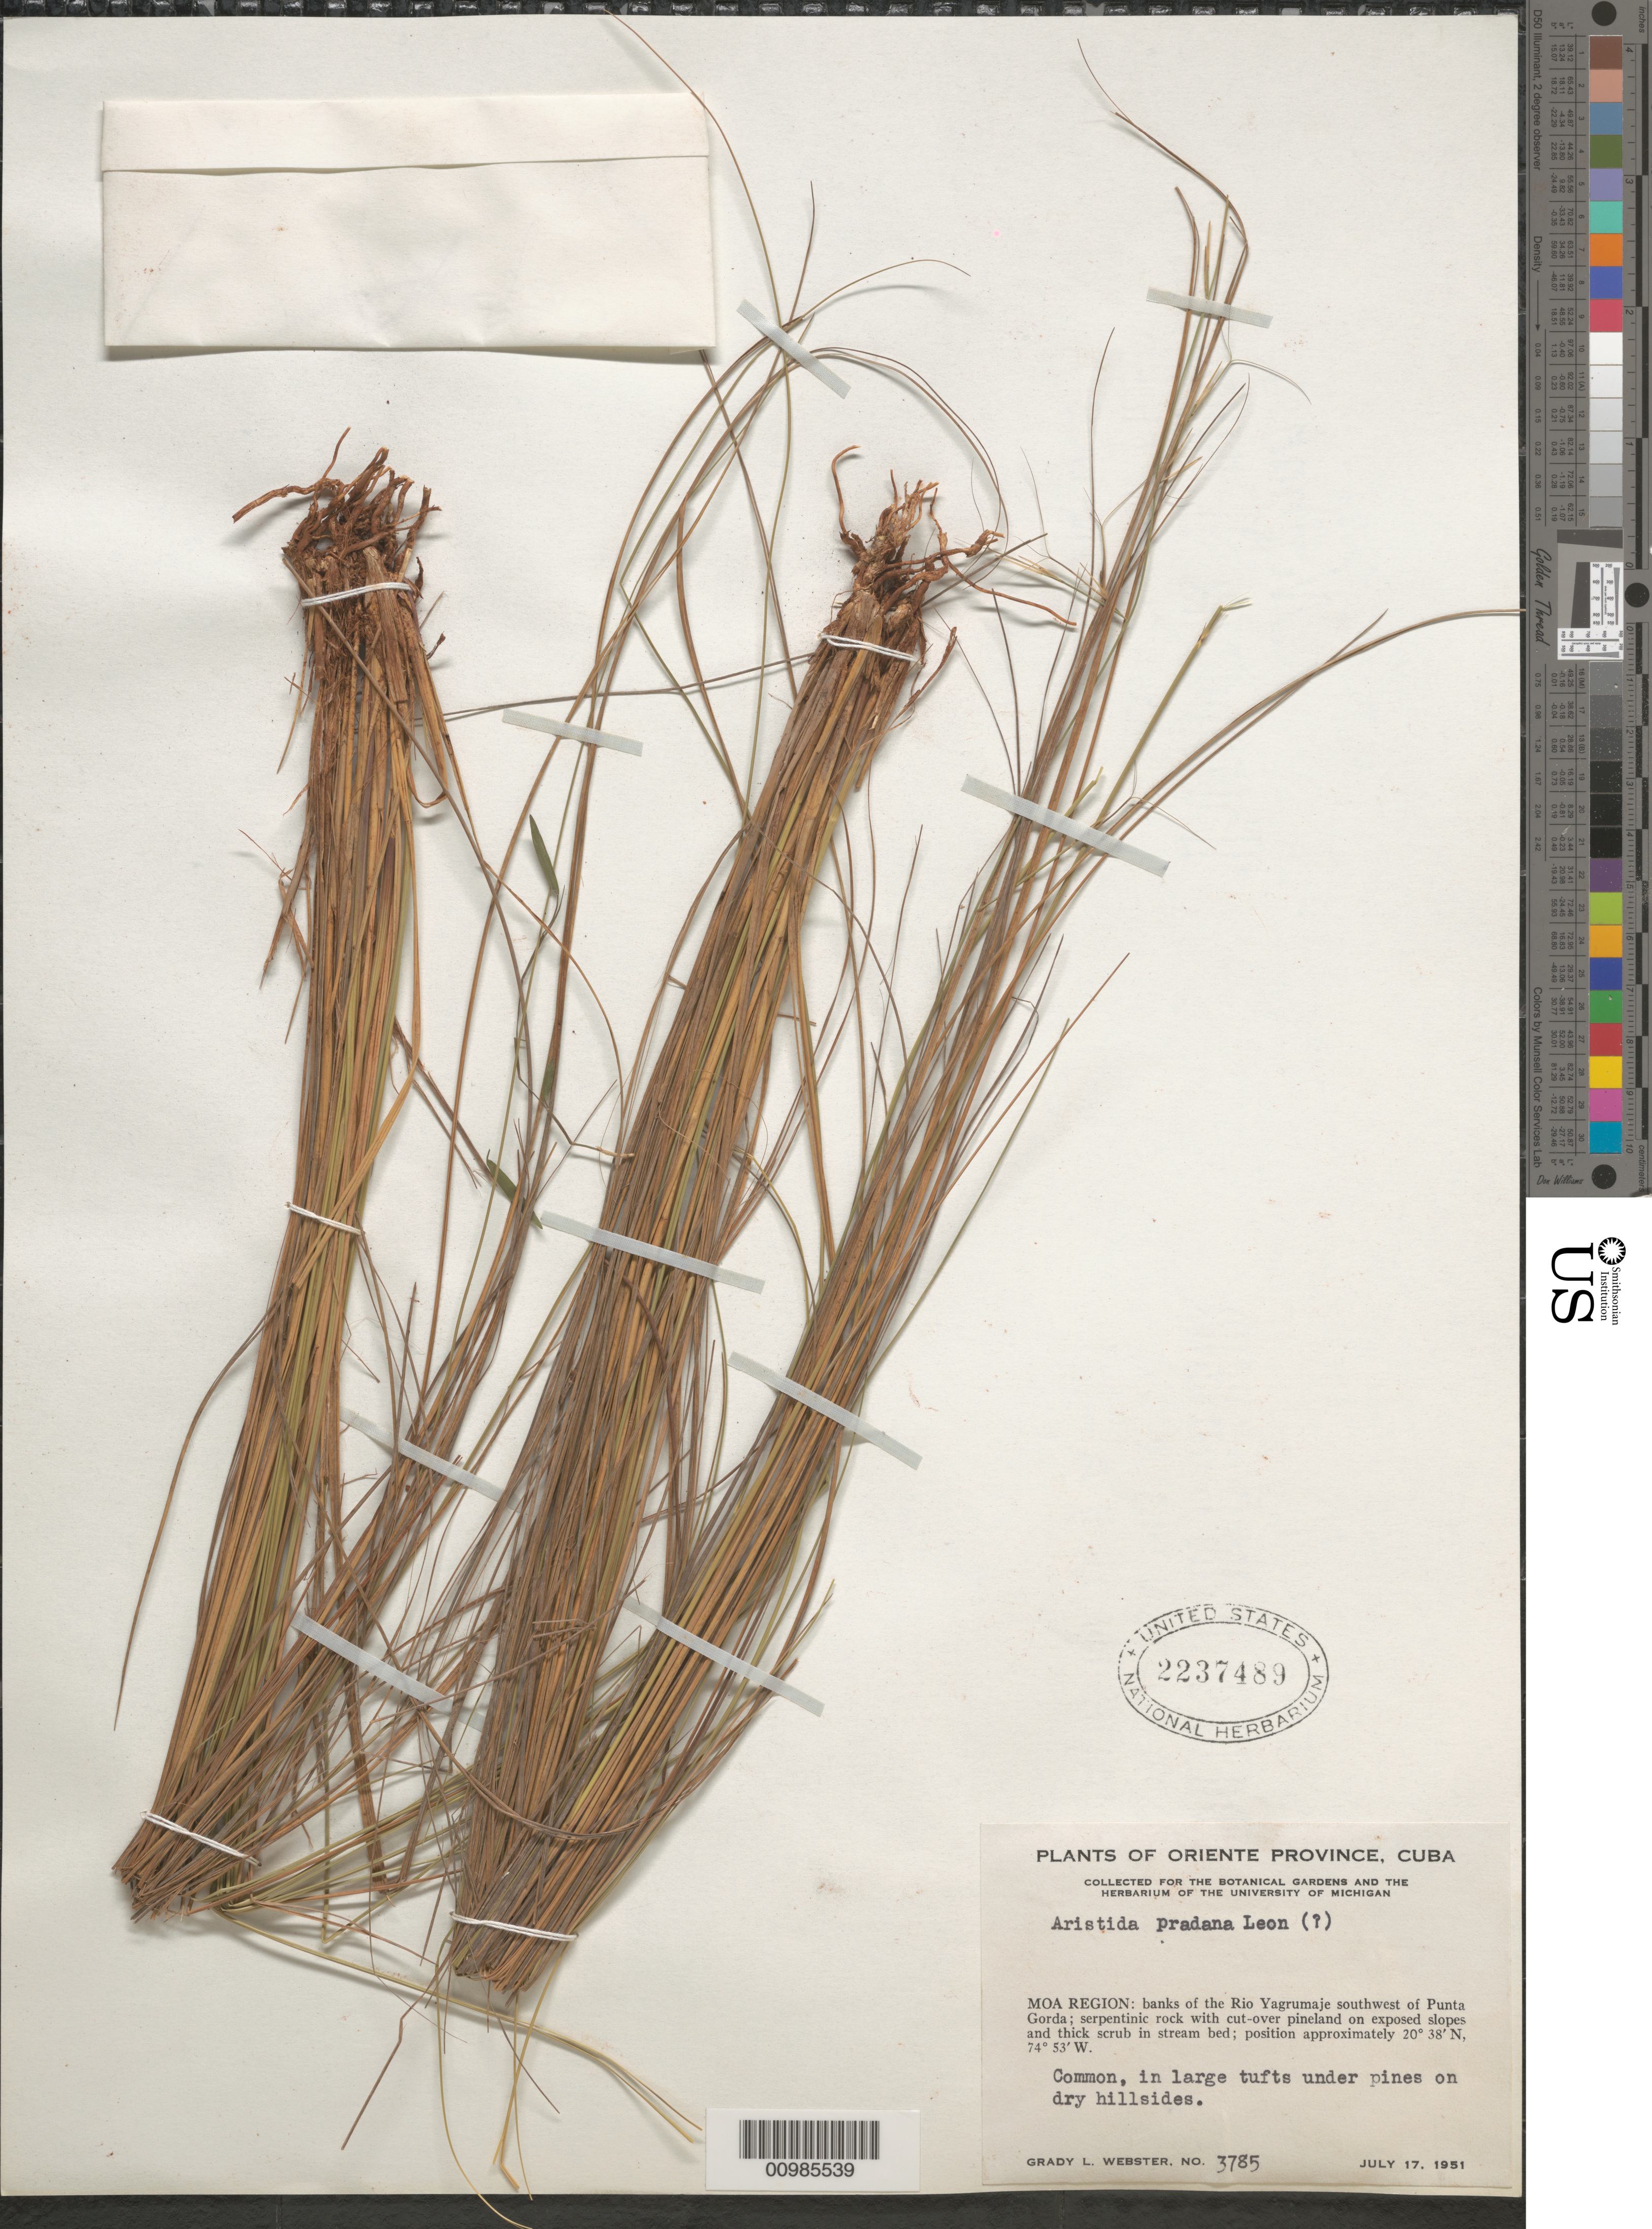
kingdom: Plantae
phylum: Tracheophyta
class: Liliopsida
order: Poales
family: Poaceae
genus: Aristida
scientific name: Aristida pradana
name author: León ex Britton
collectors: G. L. Webster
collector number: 3785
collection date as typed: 17 Jul 1951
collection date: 1951-07-17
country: Cuba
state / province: Holguín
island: Cuba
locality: SW of Punta Gorda, Rio Yagremaje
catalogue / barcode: US 2237489